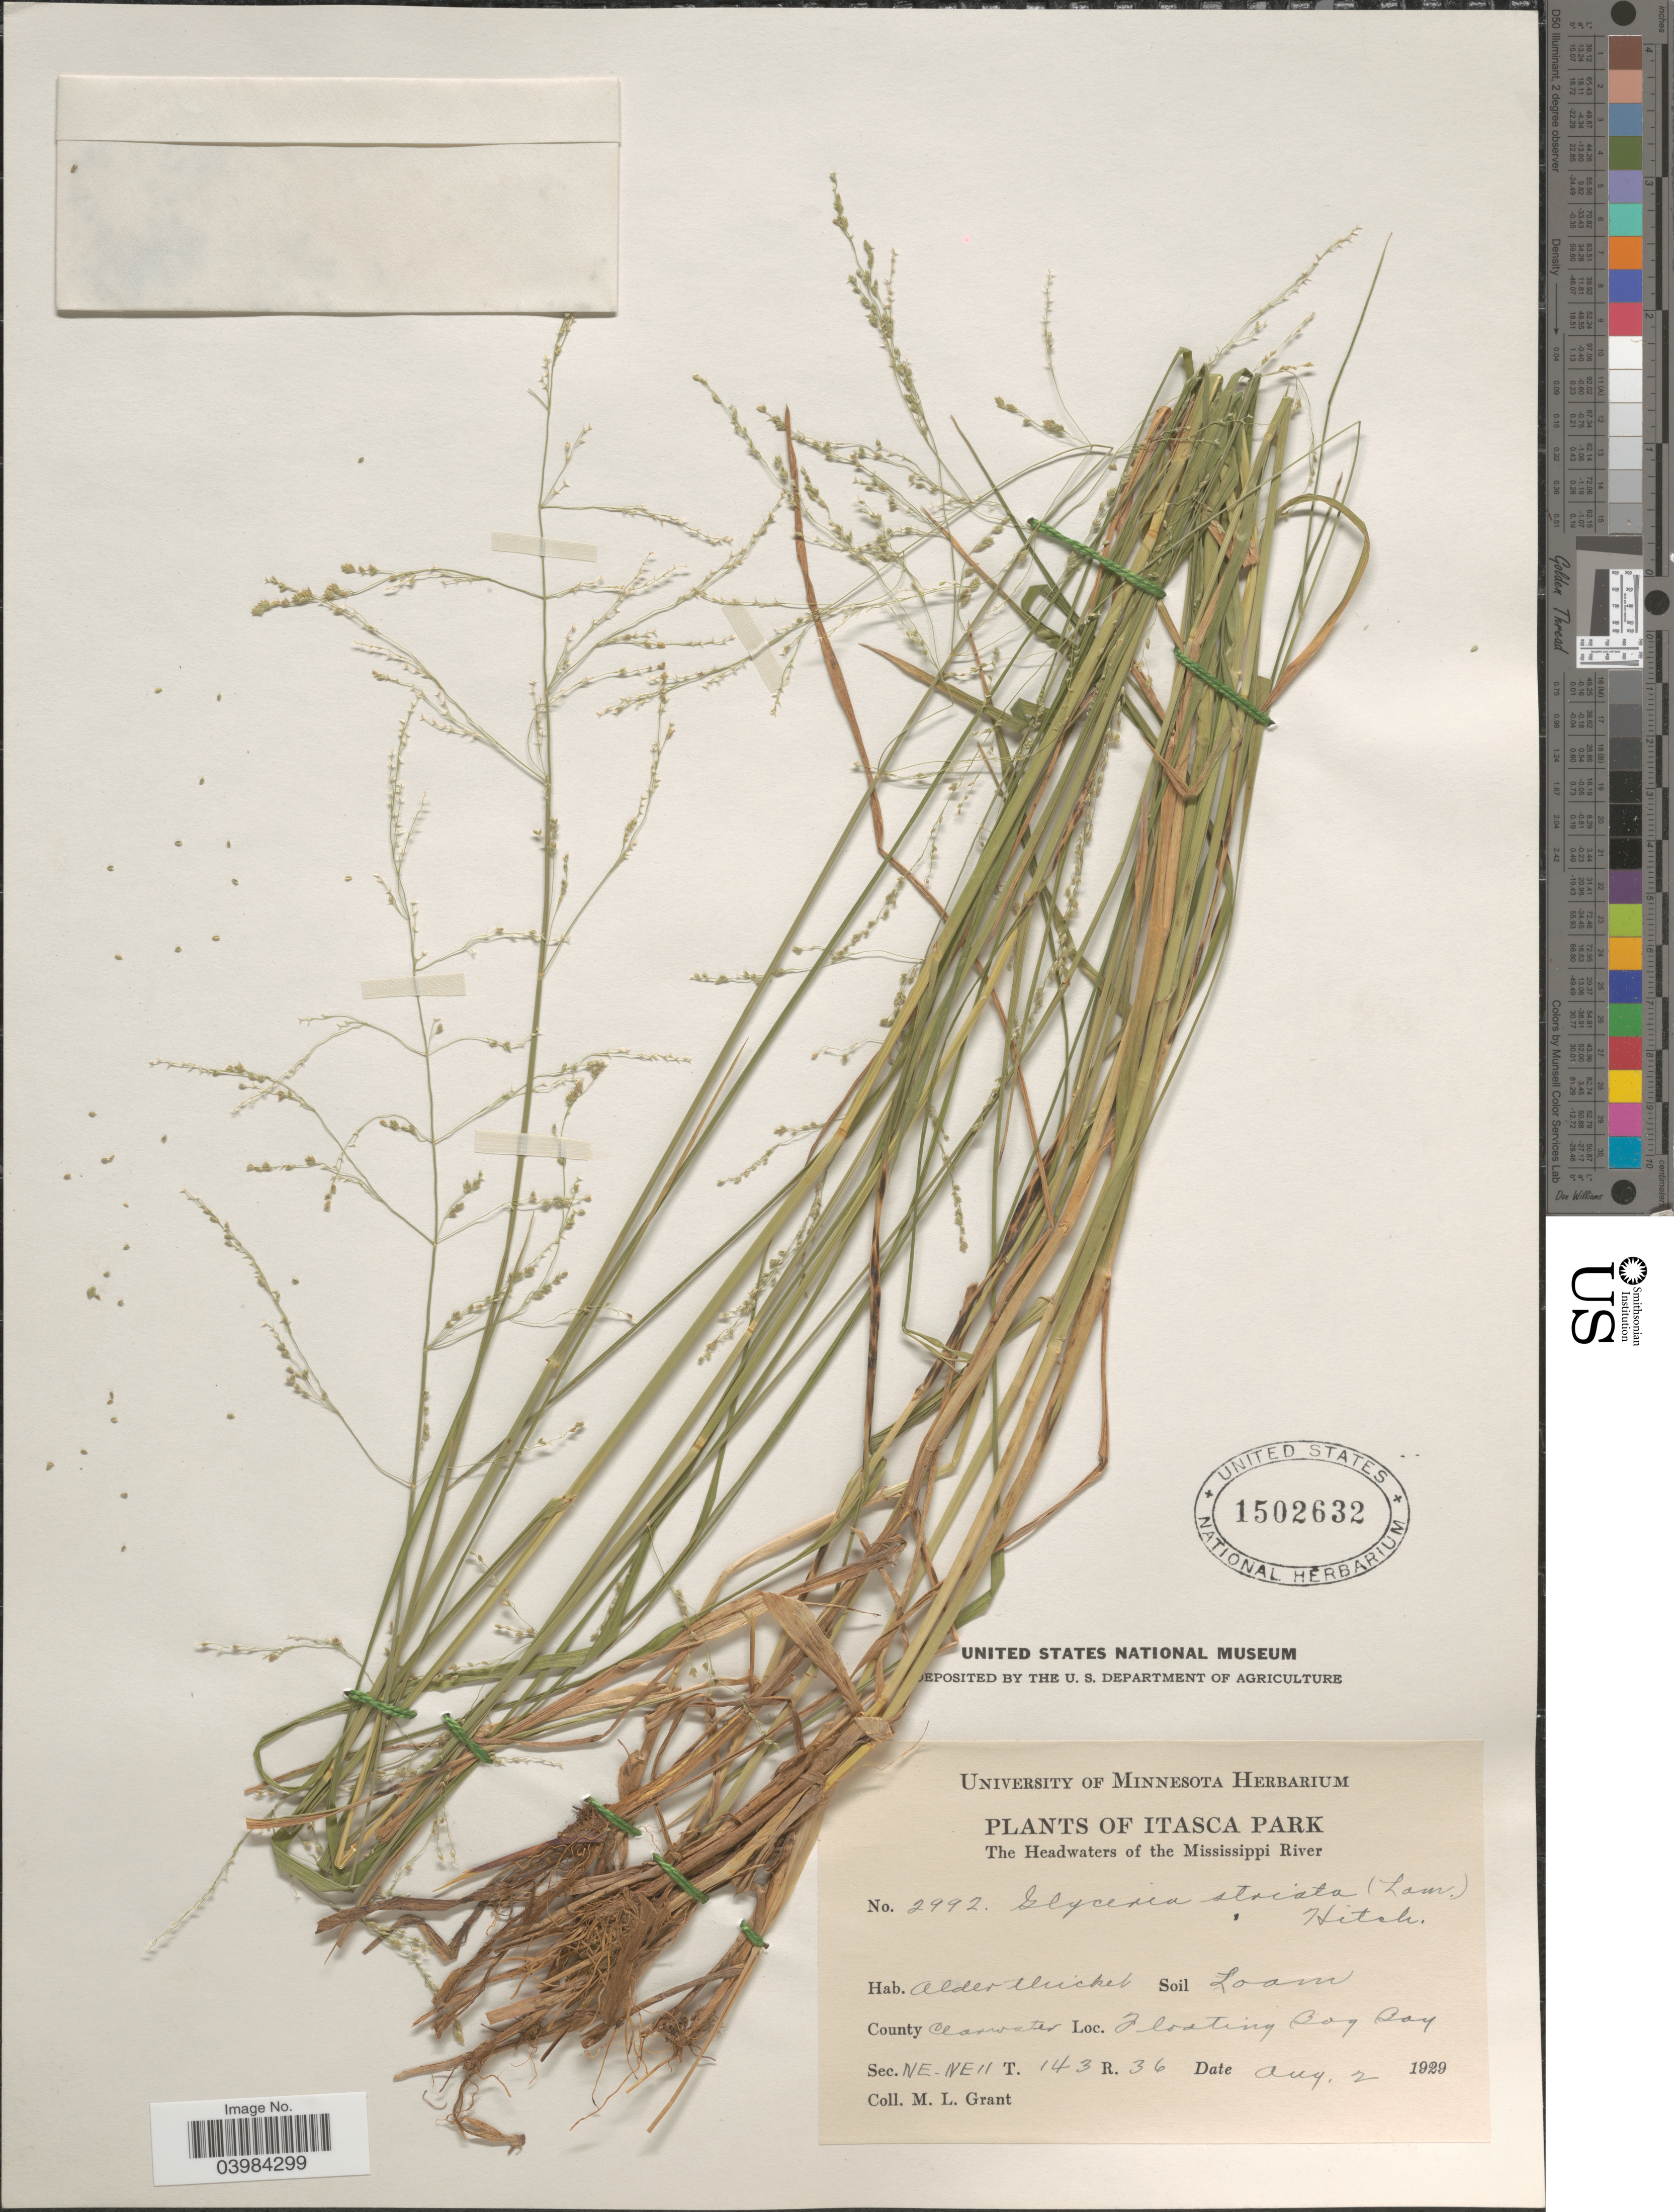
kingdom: Plantae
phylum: Tracheophyta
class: Liliopsida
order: Poales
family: Poaceae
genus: Glyceria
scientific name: Glyceria striata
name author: (Lam.) Hitchc.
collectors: M. L. Grant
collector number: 2992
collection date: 1929-08-02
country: United States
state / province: Minnesota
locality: Itasca Park. The Headwaters of the Mississippi River. County Clearwater. Floating Bog Bay. Sec. NE-NE11 T. 143 R. 36.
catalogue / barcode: US 1502632